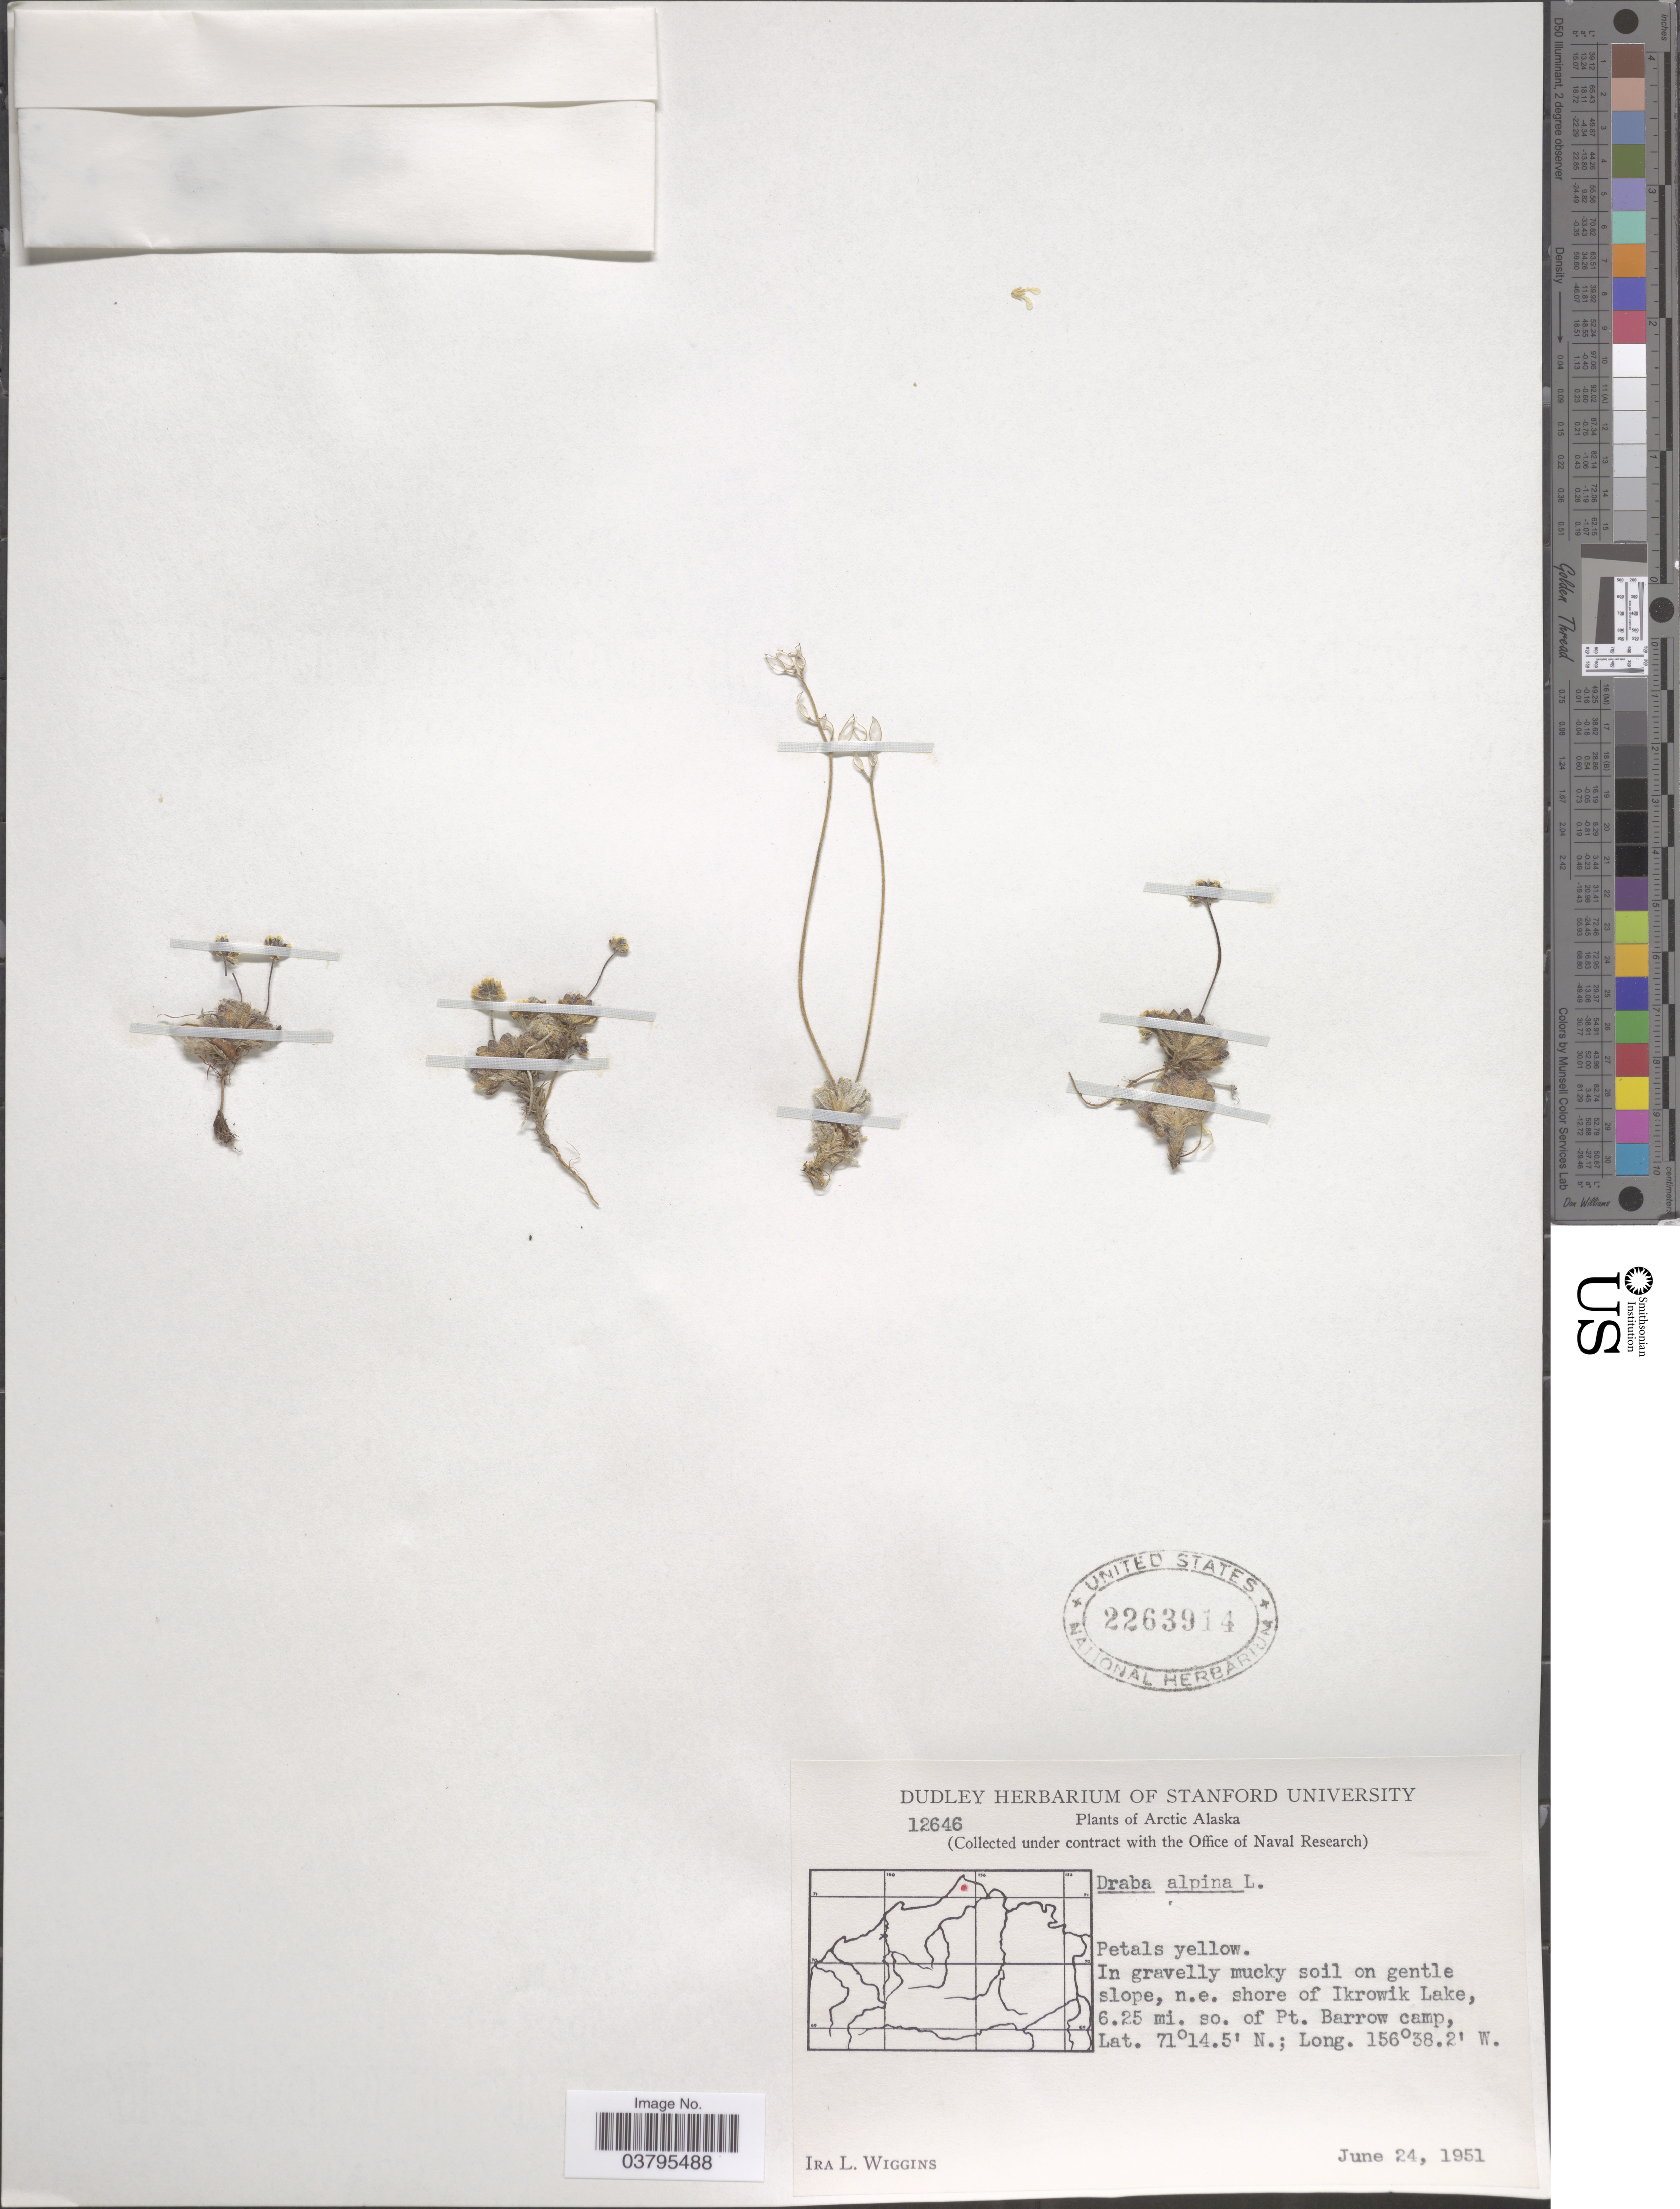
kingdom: Plantae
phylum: Tracheophyta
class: Magnoliopsida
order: Brassicales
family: Brassicaceae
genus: Draba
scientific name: Draba alpina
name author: L.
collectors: I. L. Wiggins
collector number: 12646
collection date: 1951-06-24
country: United States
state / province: Alaska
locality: Arctic Alaska. N.E. shore of Ikrowik Lake, 6.25 mi. so. of Pt. Barrow camp.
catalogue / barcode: US 2263914